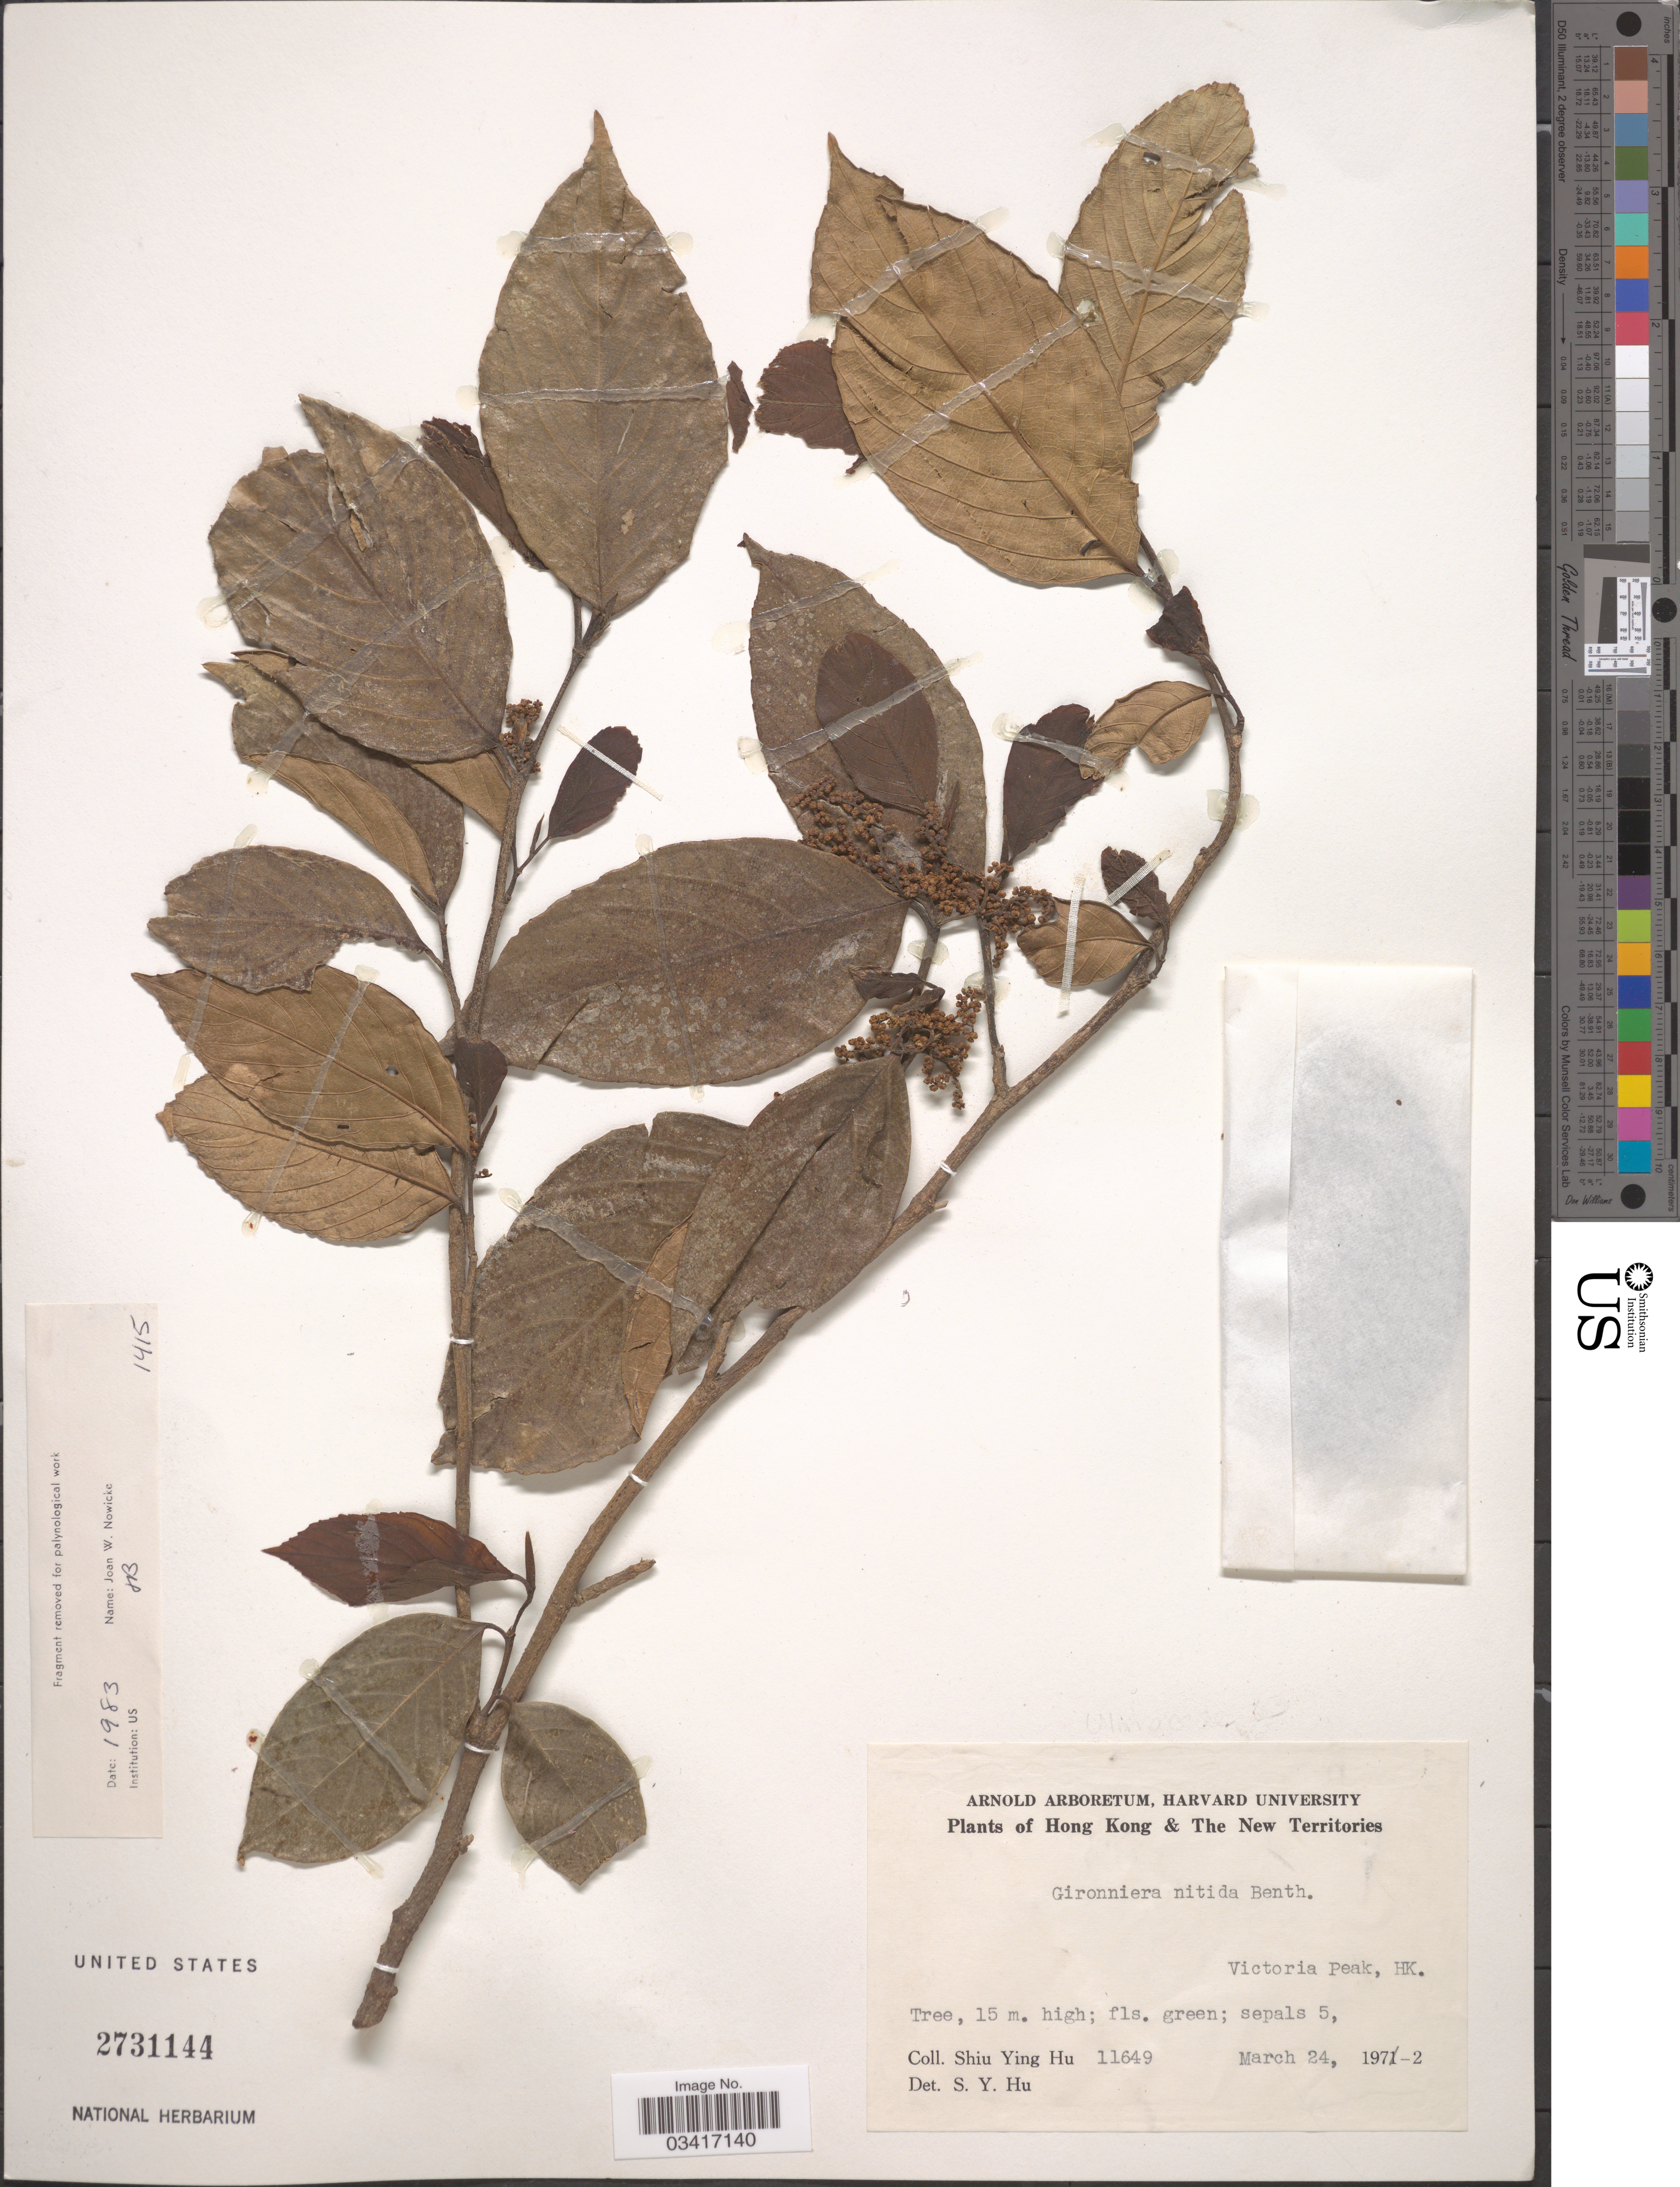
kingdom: Plantae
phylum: Tracheophyta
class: Magnoliopsida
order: Rosales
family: Cannabaceae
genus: Gironniera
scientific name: Gironniera nitida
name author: Benth.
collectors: S. Y. Hu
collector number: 11649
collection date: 1972-03-24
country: China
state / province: Hong Kong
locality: Hong Kong & The New Territories. Victoria Peak.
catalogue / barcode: US 2731144